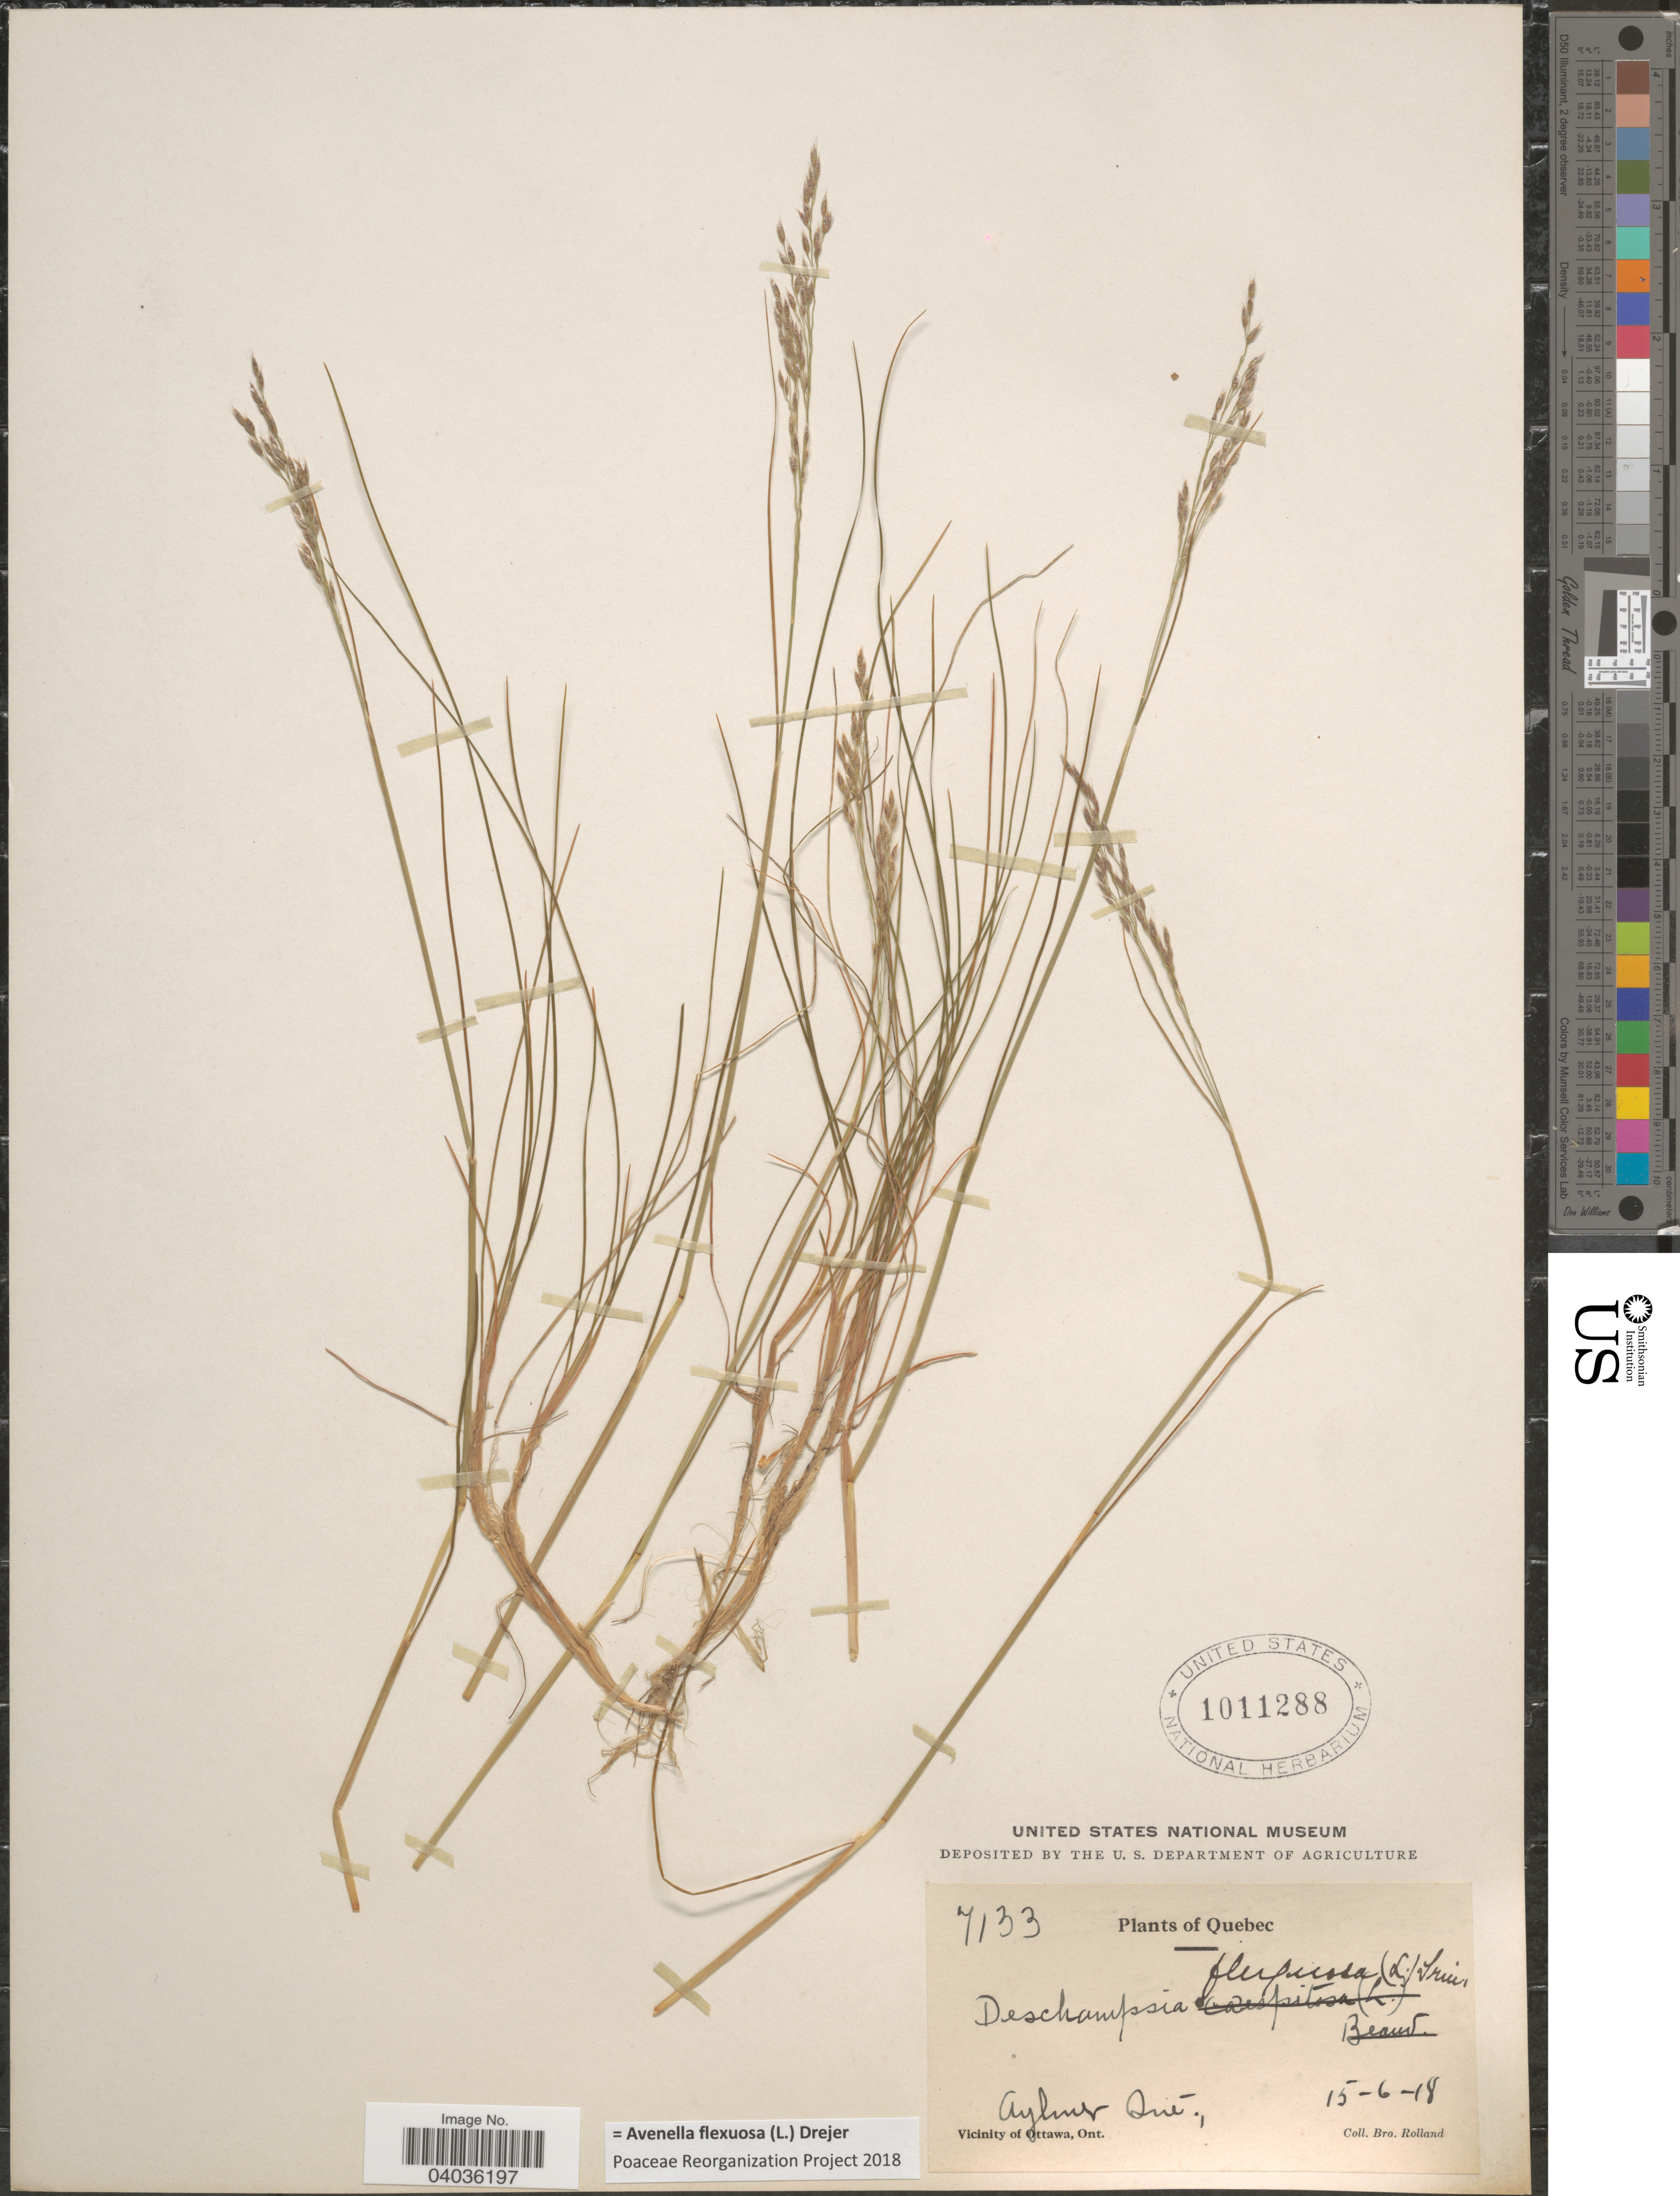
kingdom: Plantae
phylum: Tracheophyta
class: Liliopsida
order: Poales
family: Poaceae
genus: Avenella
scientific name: Avenella flexuosa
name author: (L.) Drejer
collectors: B. Rolland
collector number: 7133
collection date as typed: Transcribed d/m/y: 15/6/18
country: Canada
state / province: Quebec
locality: Ayhur Qué.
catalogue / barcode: US 1011288